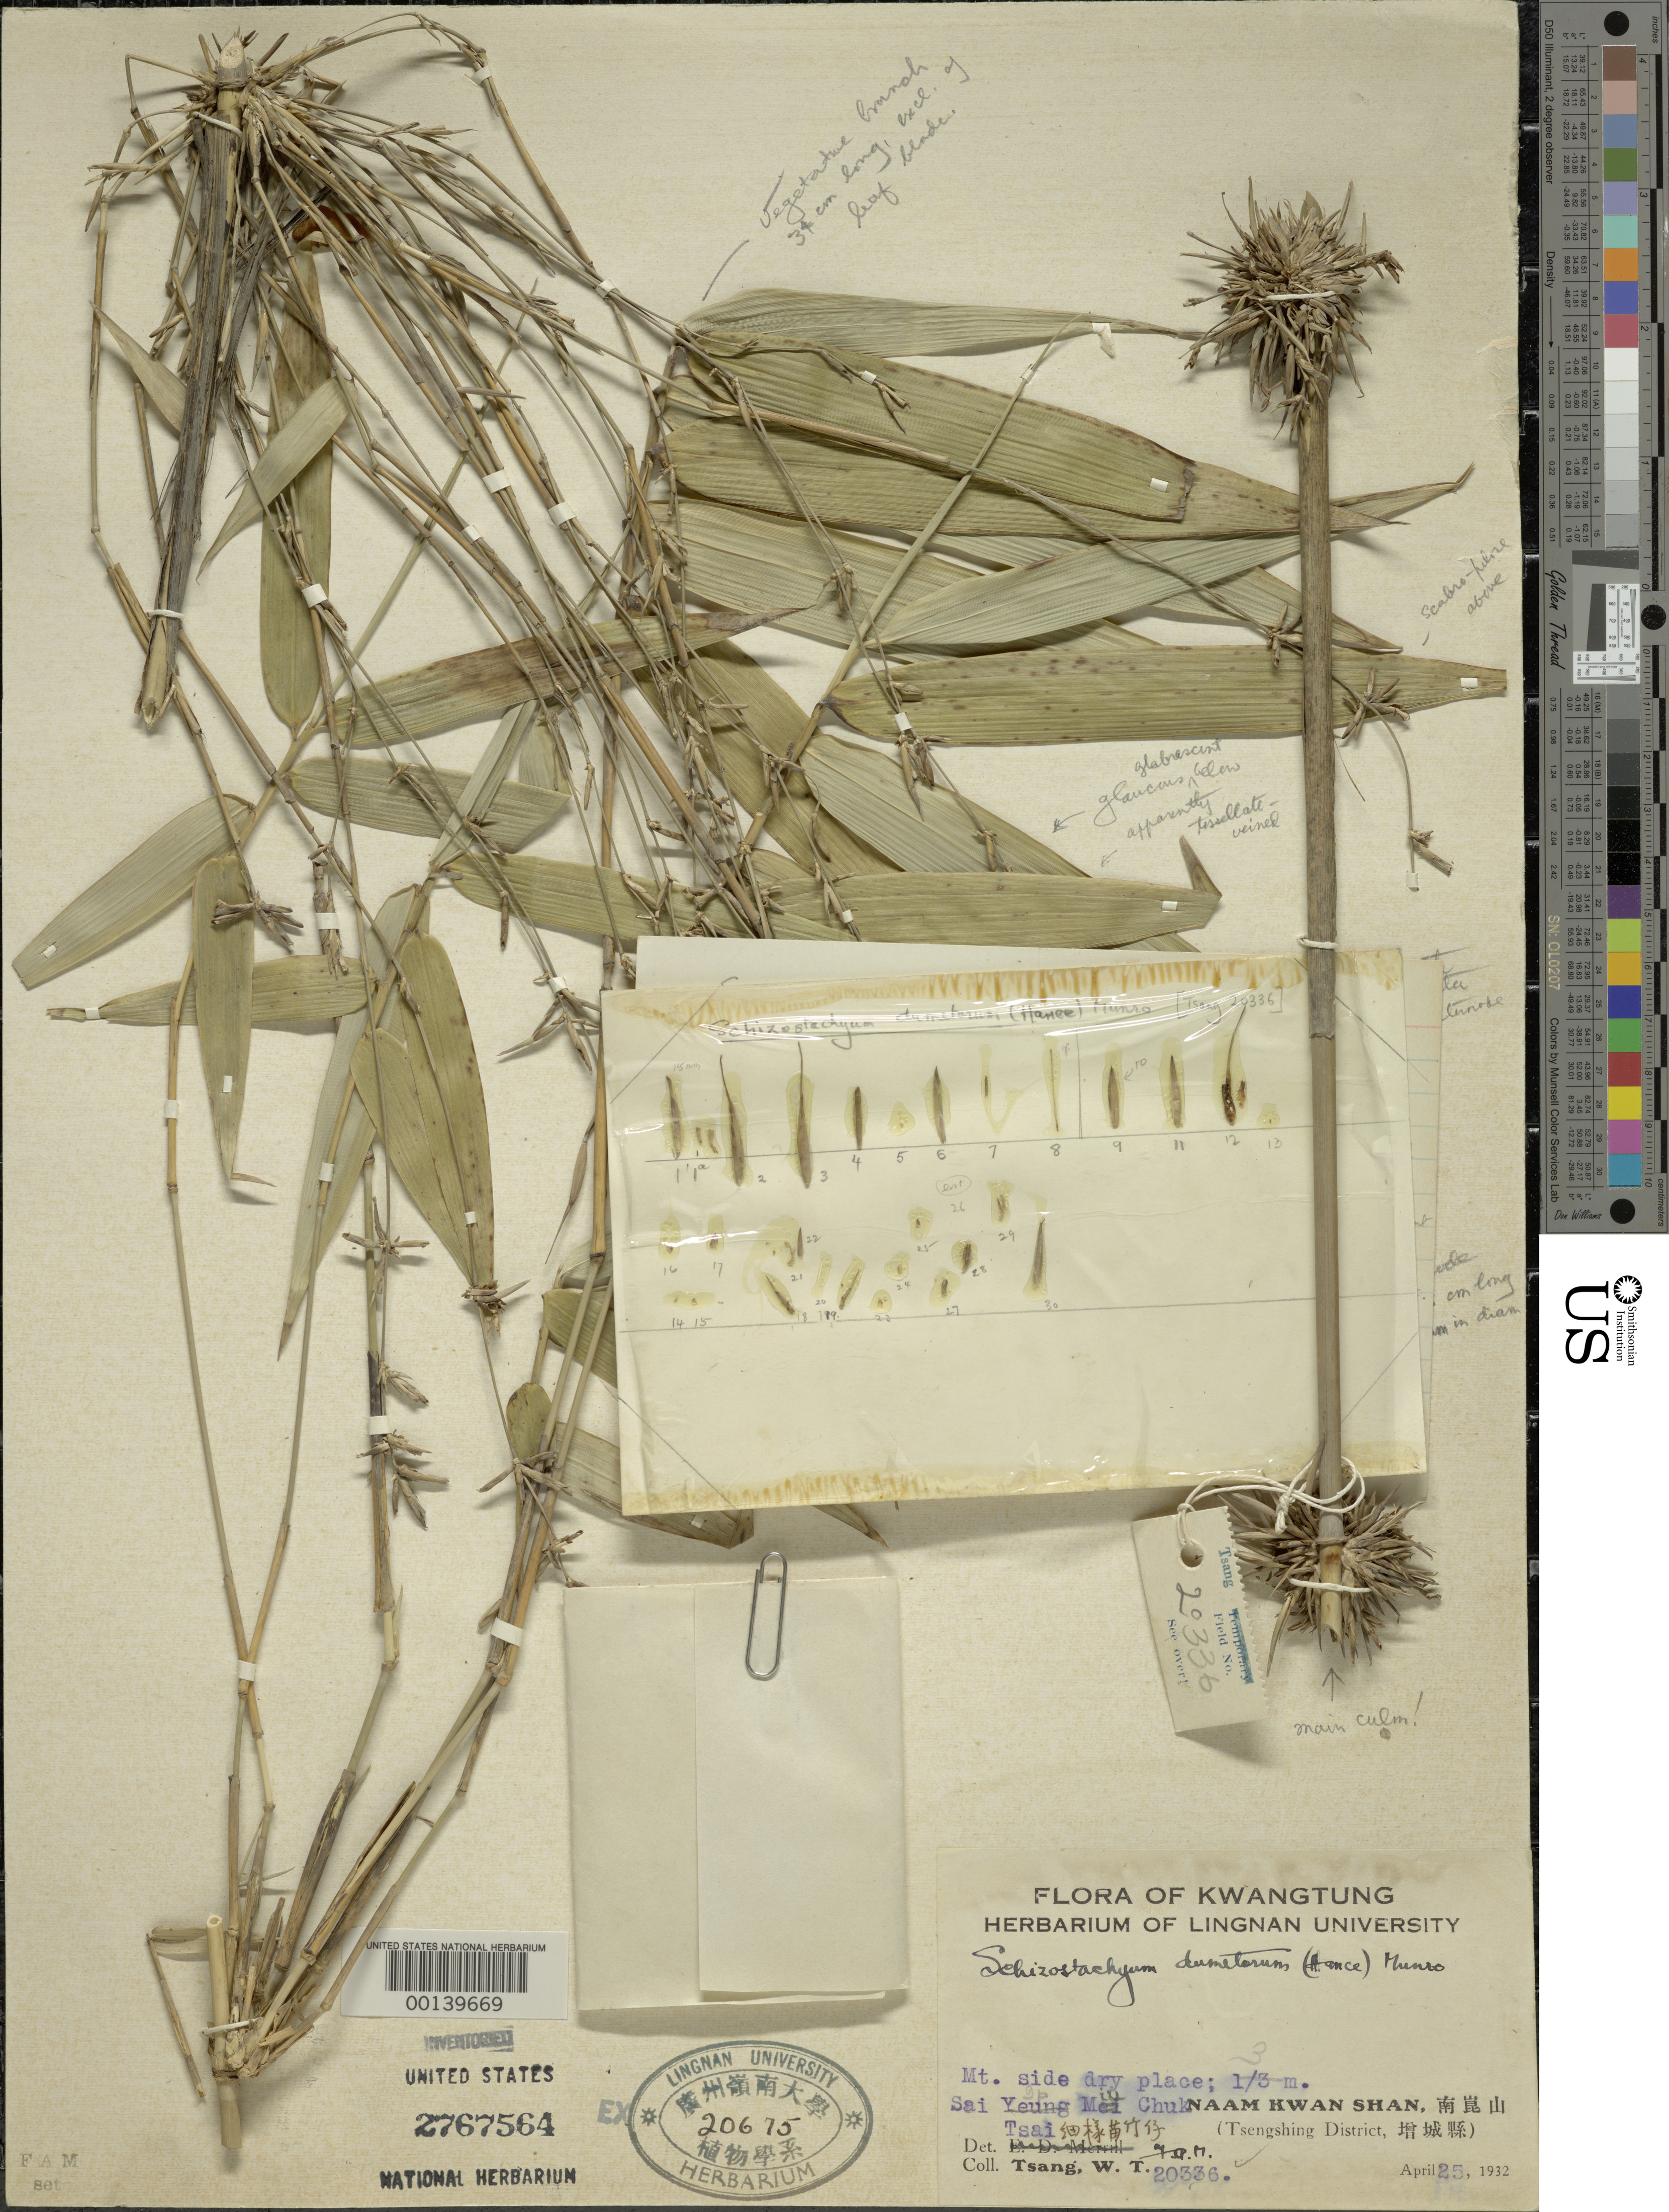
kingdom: Plantae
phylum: Tracheophyta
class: Liliopsida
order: Poales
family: Poaceae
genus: Schizostachyum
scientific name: Schizostachyum dumetorum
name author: (Hance) Munro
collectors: W. T. Tsang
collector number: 20336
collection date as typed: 25 Apr 1932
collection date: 1932-04-25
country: China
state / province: Guangdong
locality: Tsengshing, naam kwan shan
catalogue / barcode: US 2767564